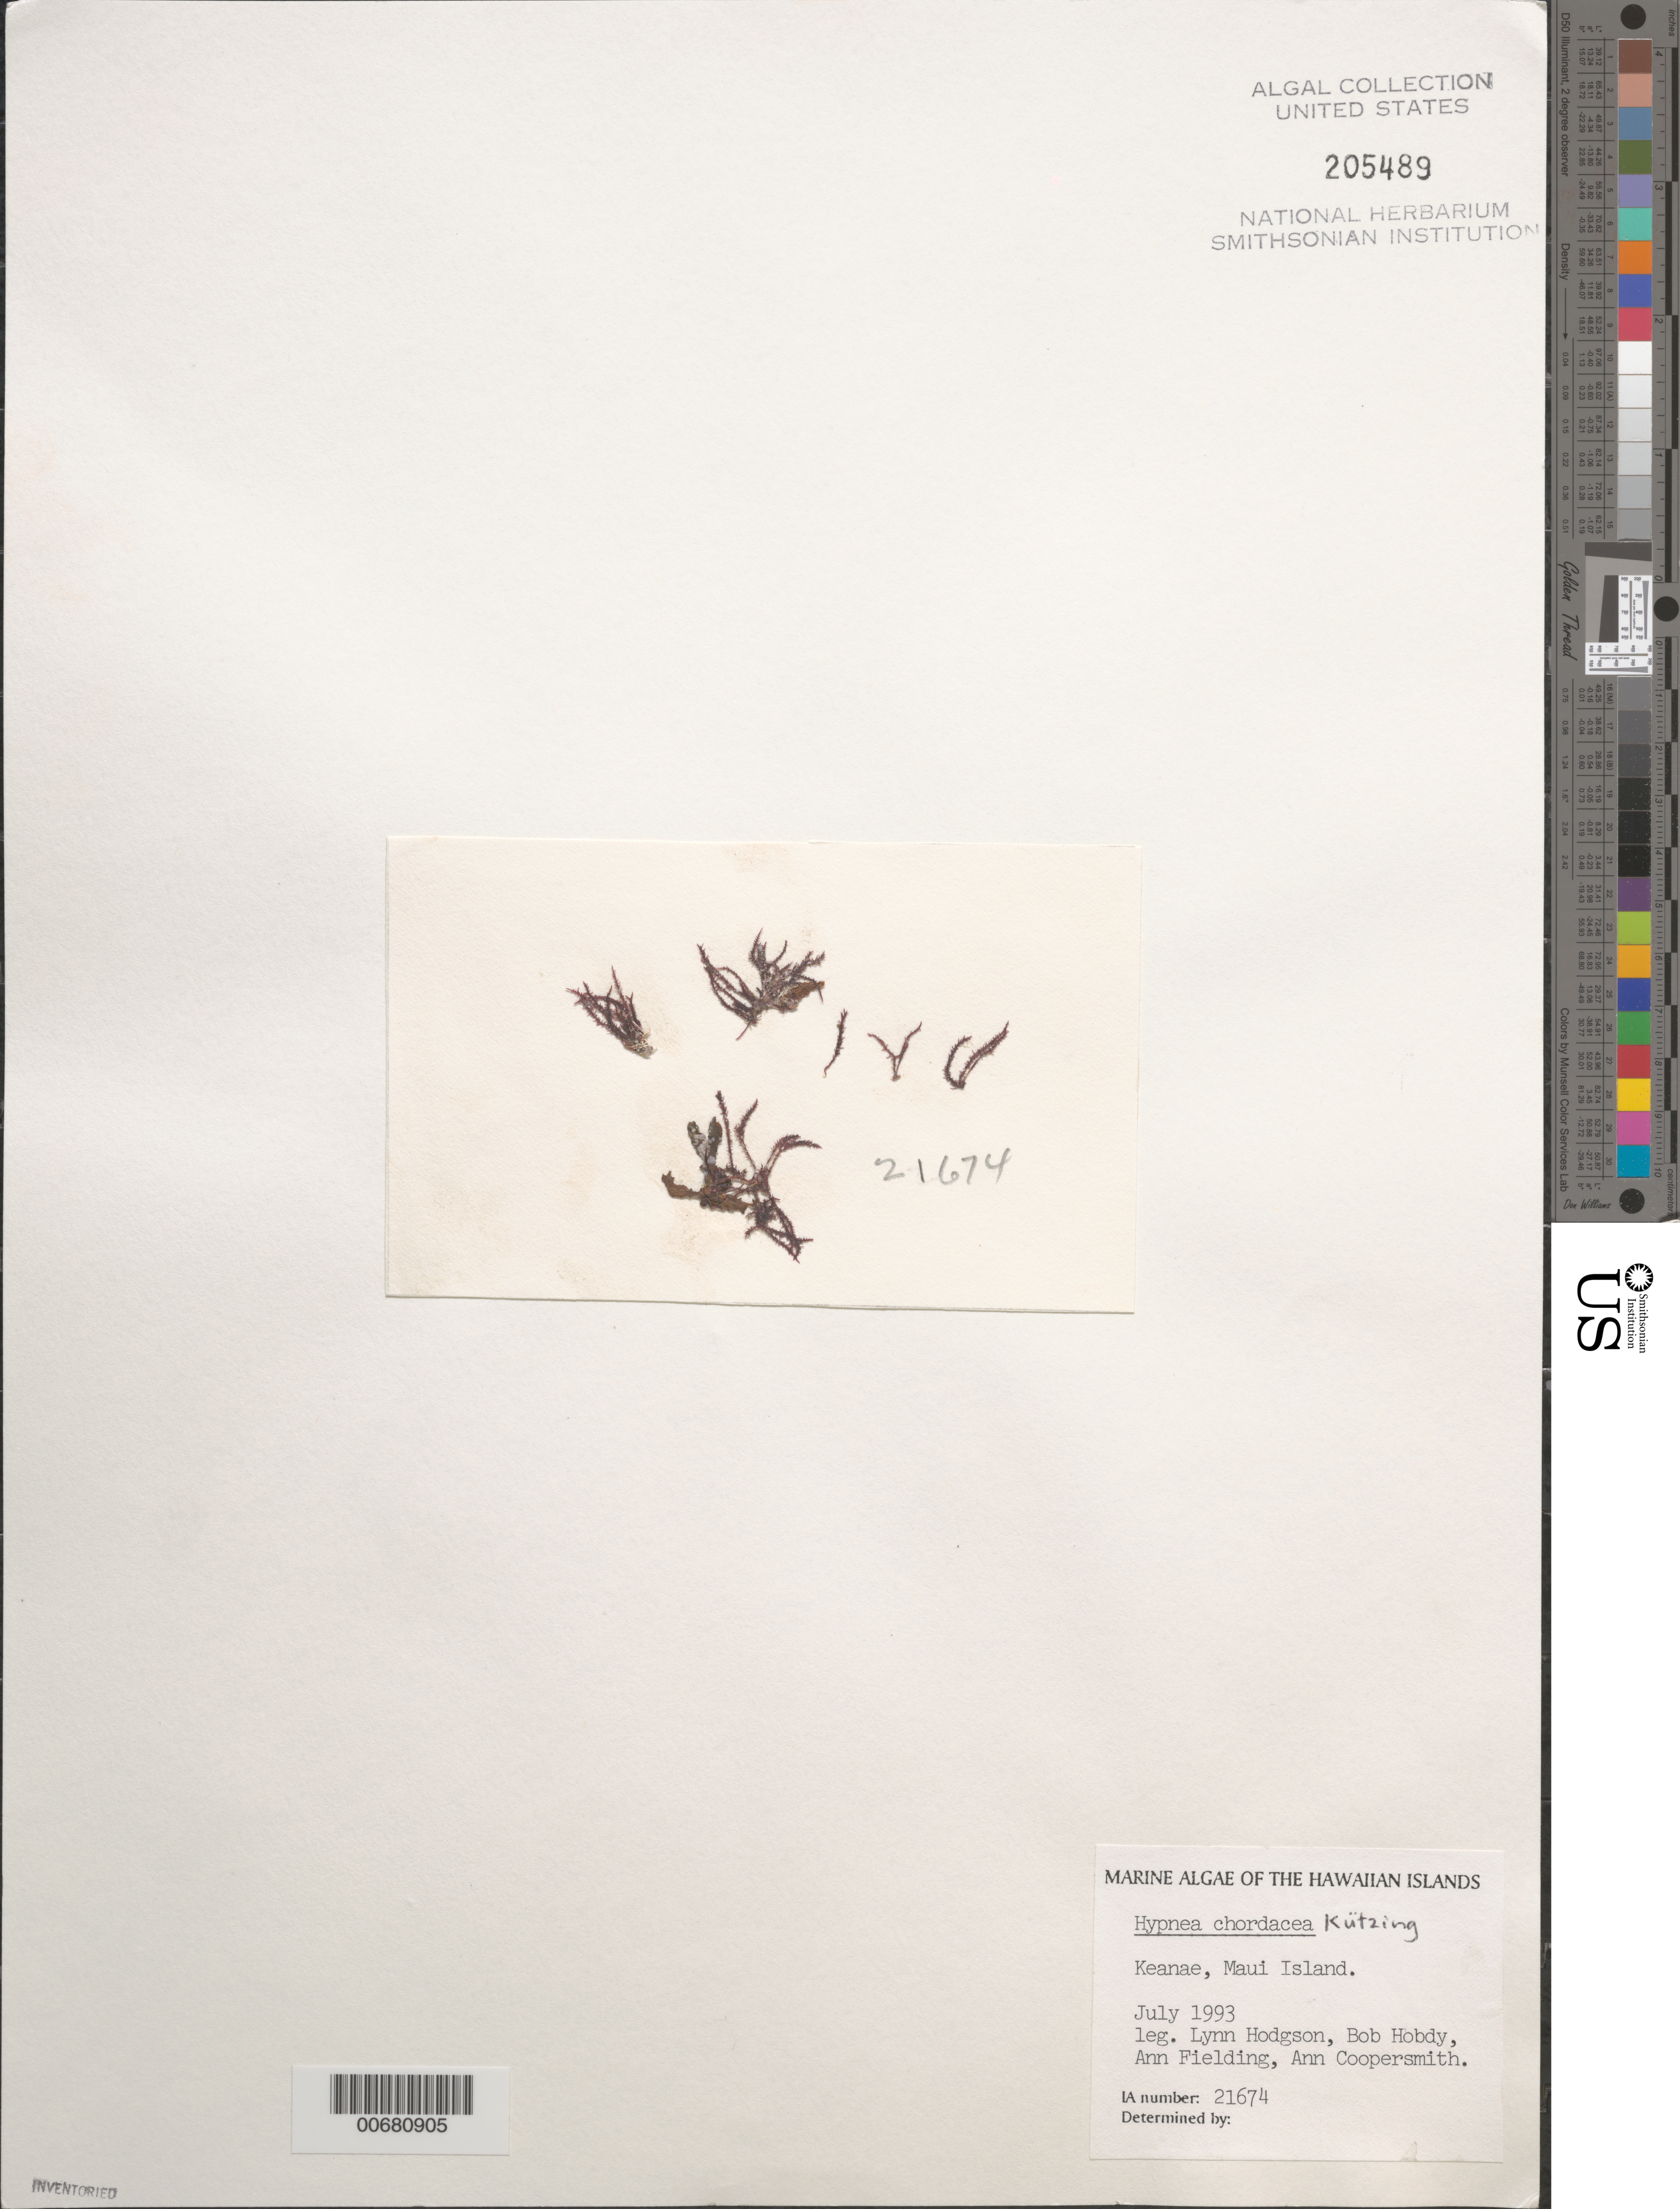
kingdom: Plantae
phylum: Rhodophyta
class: Florideophyceae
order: Gigartinales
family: Cystocloniaceae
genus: Hypnea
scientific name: Hypnea chordacea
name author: Kütz.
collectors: L. M. Hodgson, B. Hobdy, A. Fielding & A. Coopersmith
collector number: IAA 21674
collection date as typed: Jul 1993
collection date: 1993-07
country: United States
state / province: Hawaii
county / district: Maui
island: Maui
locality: Keanae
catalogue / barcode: US 205489